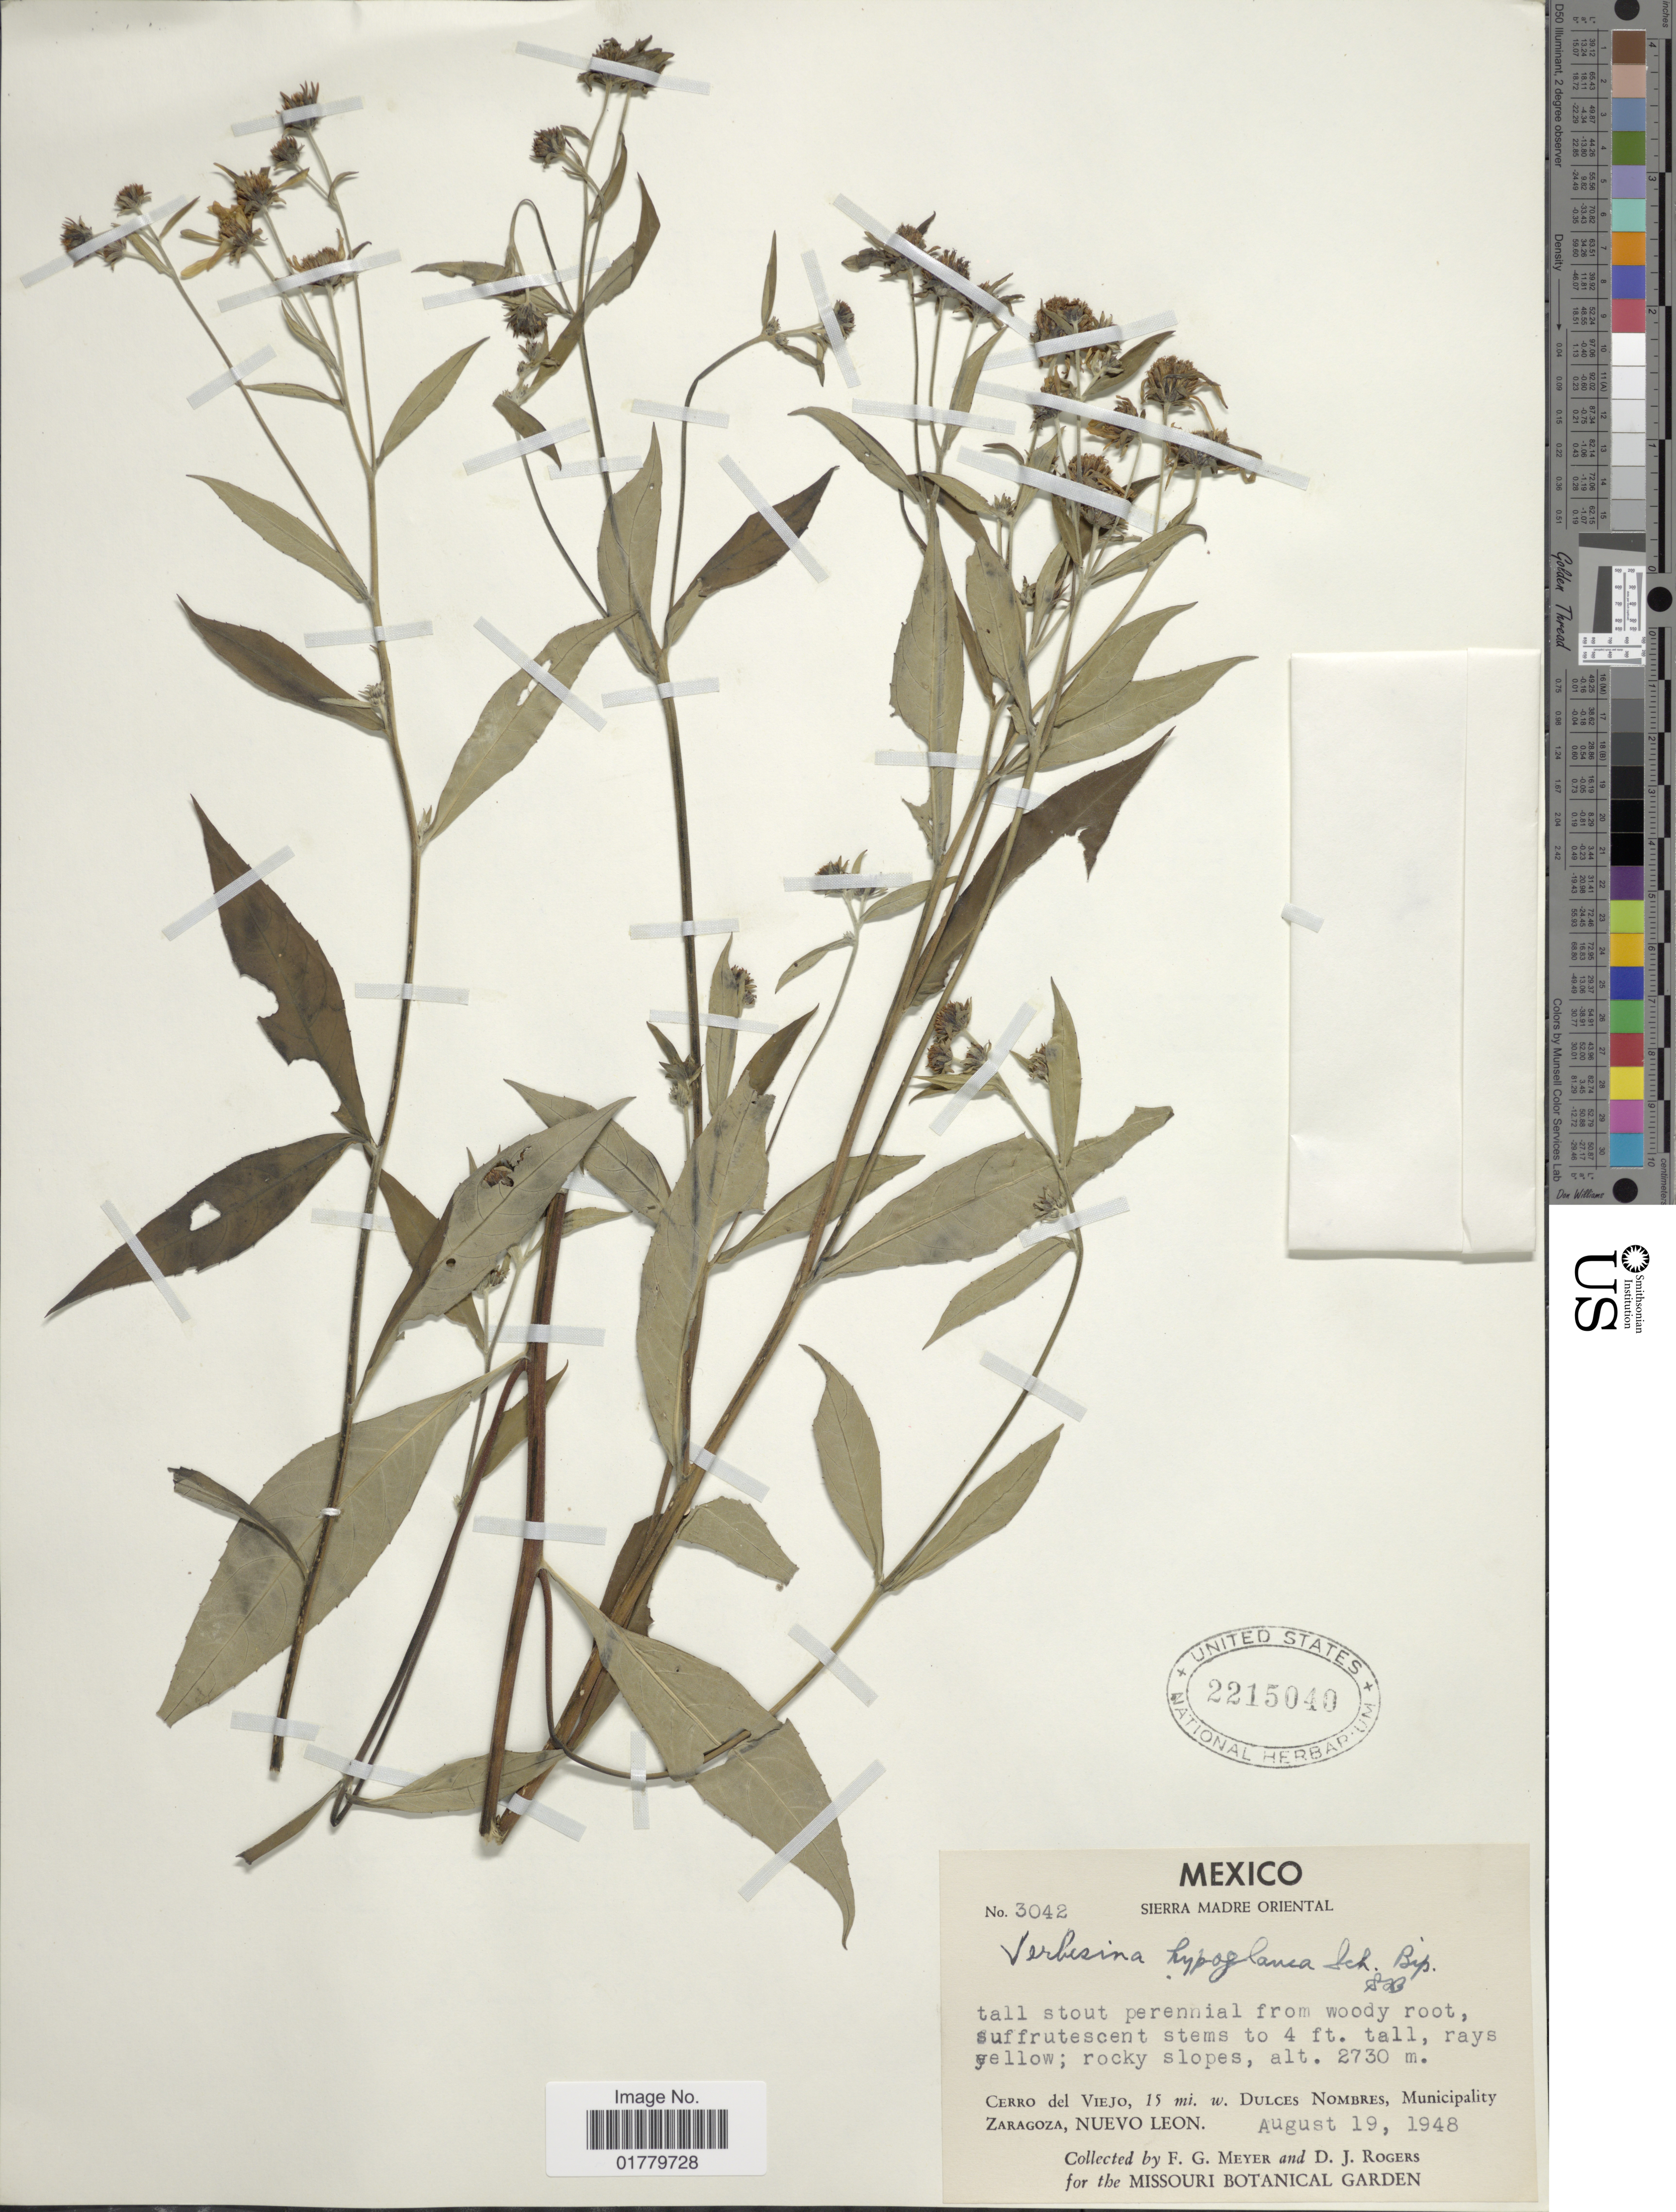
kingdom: Plantae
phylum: Tracheophyta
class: Magnoliopsida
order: Asterales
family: Asteraceae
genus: Verbesina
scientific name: Verbesina hypoglauca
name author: Sch. Bip. ex Klatt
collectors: F. G. Meyer & D. J. Rogers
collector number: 3042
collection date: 1948-08-19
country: Mexico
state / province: Nuevo León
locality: Sierra Madre Oriental. Cerro del Viejo, 15 mi. w. Dulces Nombres, Municipality Zaragoza, Nuevo Leon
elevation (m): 2730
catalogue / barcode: US 2215040